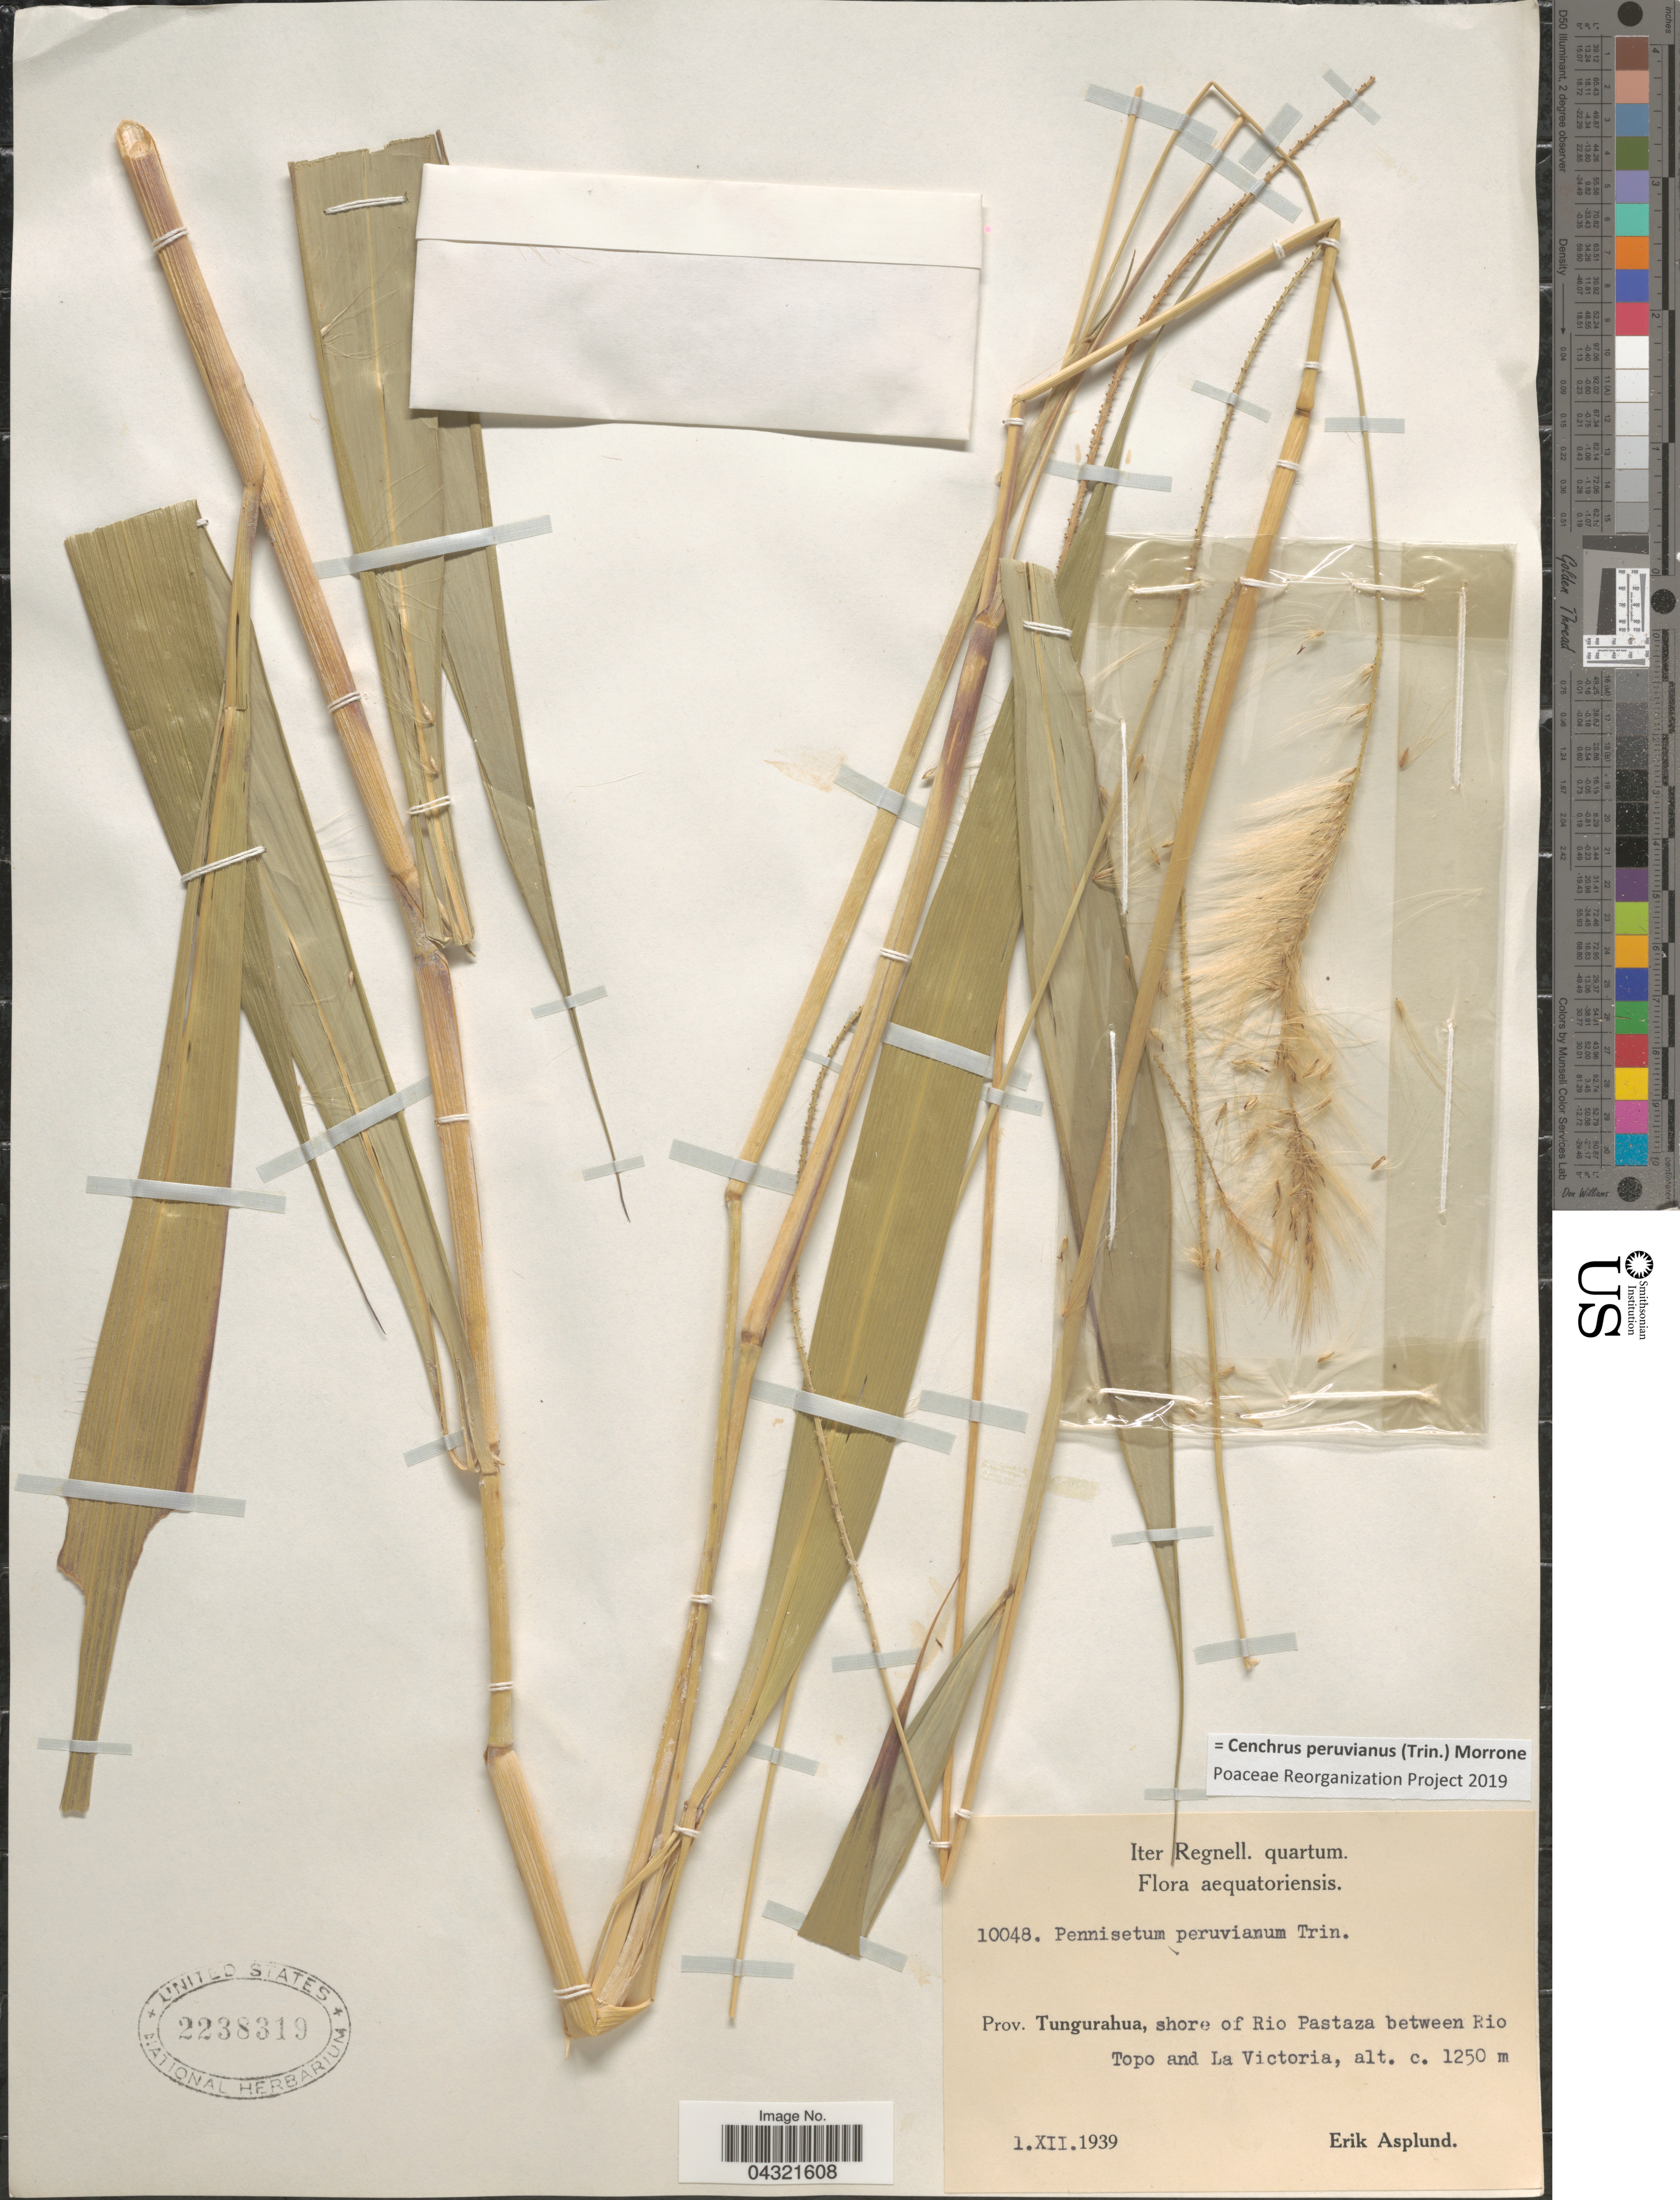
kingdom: Plantae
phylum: Tracheophyta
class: Liliopsida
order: Poales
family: Poaceae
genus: Cenchrus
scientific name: Cenchrus peruvianus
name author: (Trin.) Morrone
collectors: E. Asplund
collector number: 10048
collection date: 1939-12-01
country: Ecuador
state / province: Tungurahua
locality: Iter Regnell. quartum. Aequatoriensis. Shore of Rio Pastaza between Rio Topo and La Victoria.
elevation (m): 1250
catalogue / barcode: US 2238319